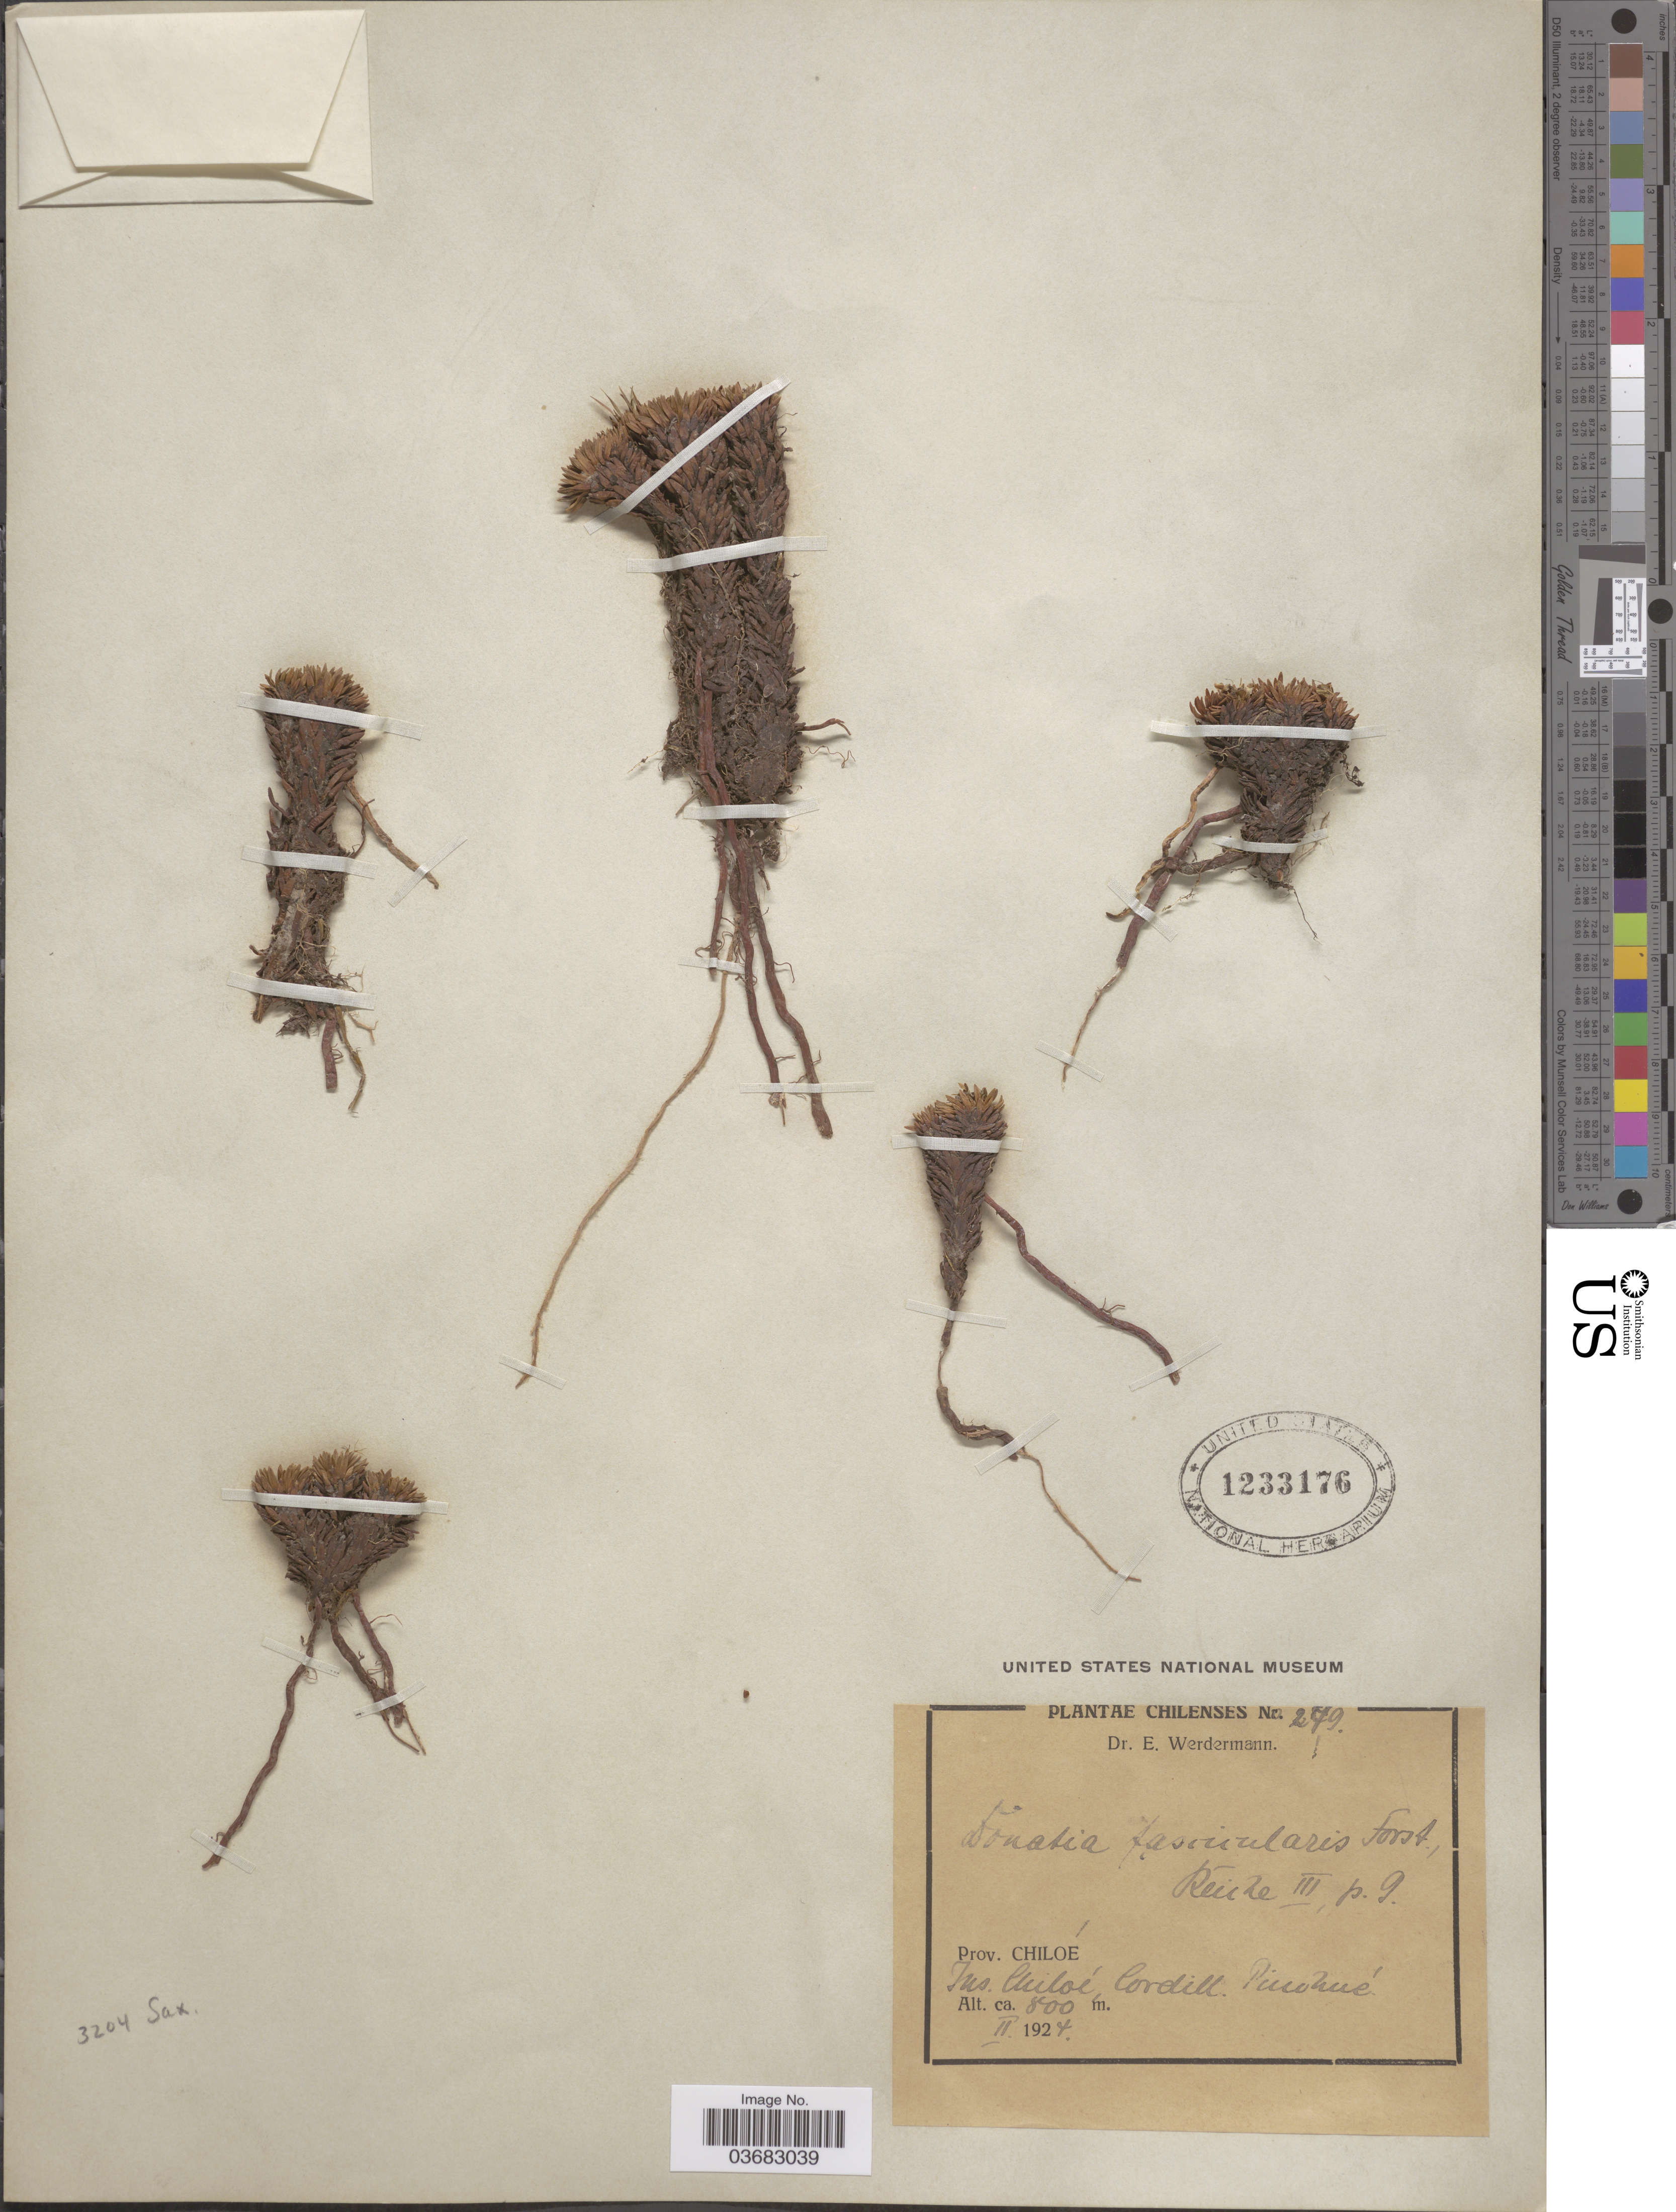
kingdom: Plantae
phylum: Tracheophyta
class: Magnoliopsida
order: Asterales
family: Stylidiaceae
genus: Donatia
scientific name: Donatia fascicularis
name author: J.R. Forst. & G. Forst.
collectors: E. Werdermann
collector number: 249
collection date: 1924-02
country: Chile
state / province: Arica y Parinacota (XV)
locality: Prov. Chiloé. Ins. Chiloé, Cordill. Pinohué.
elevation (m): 800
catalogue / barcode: US 1233176